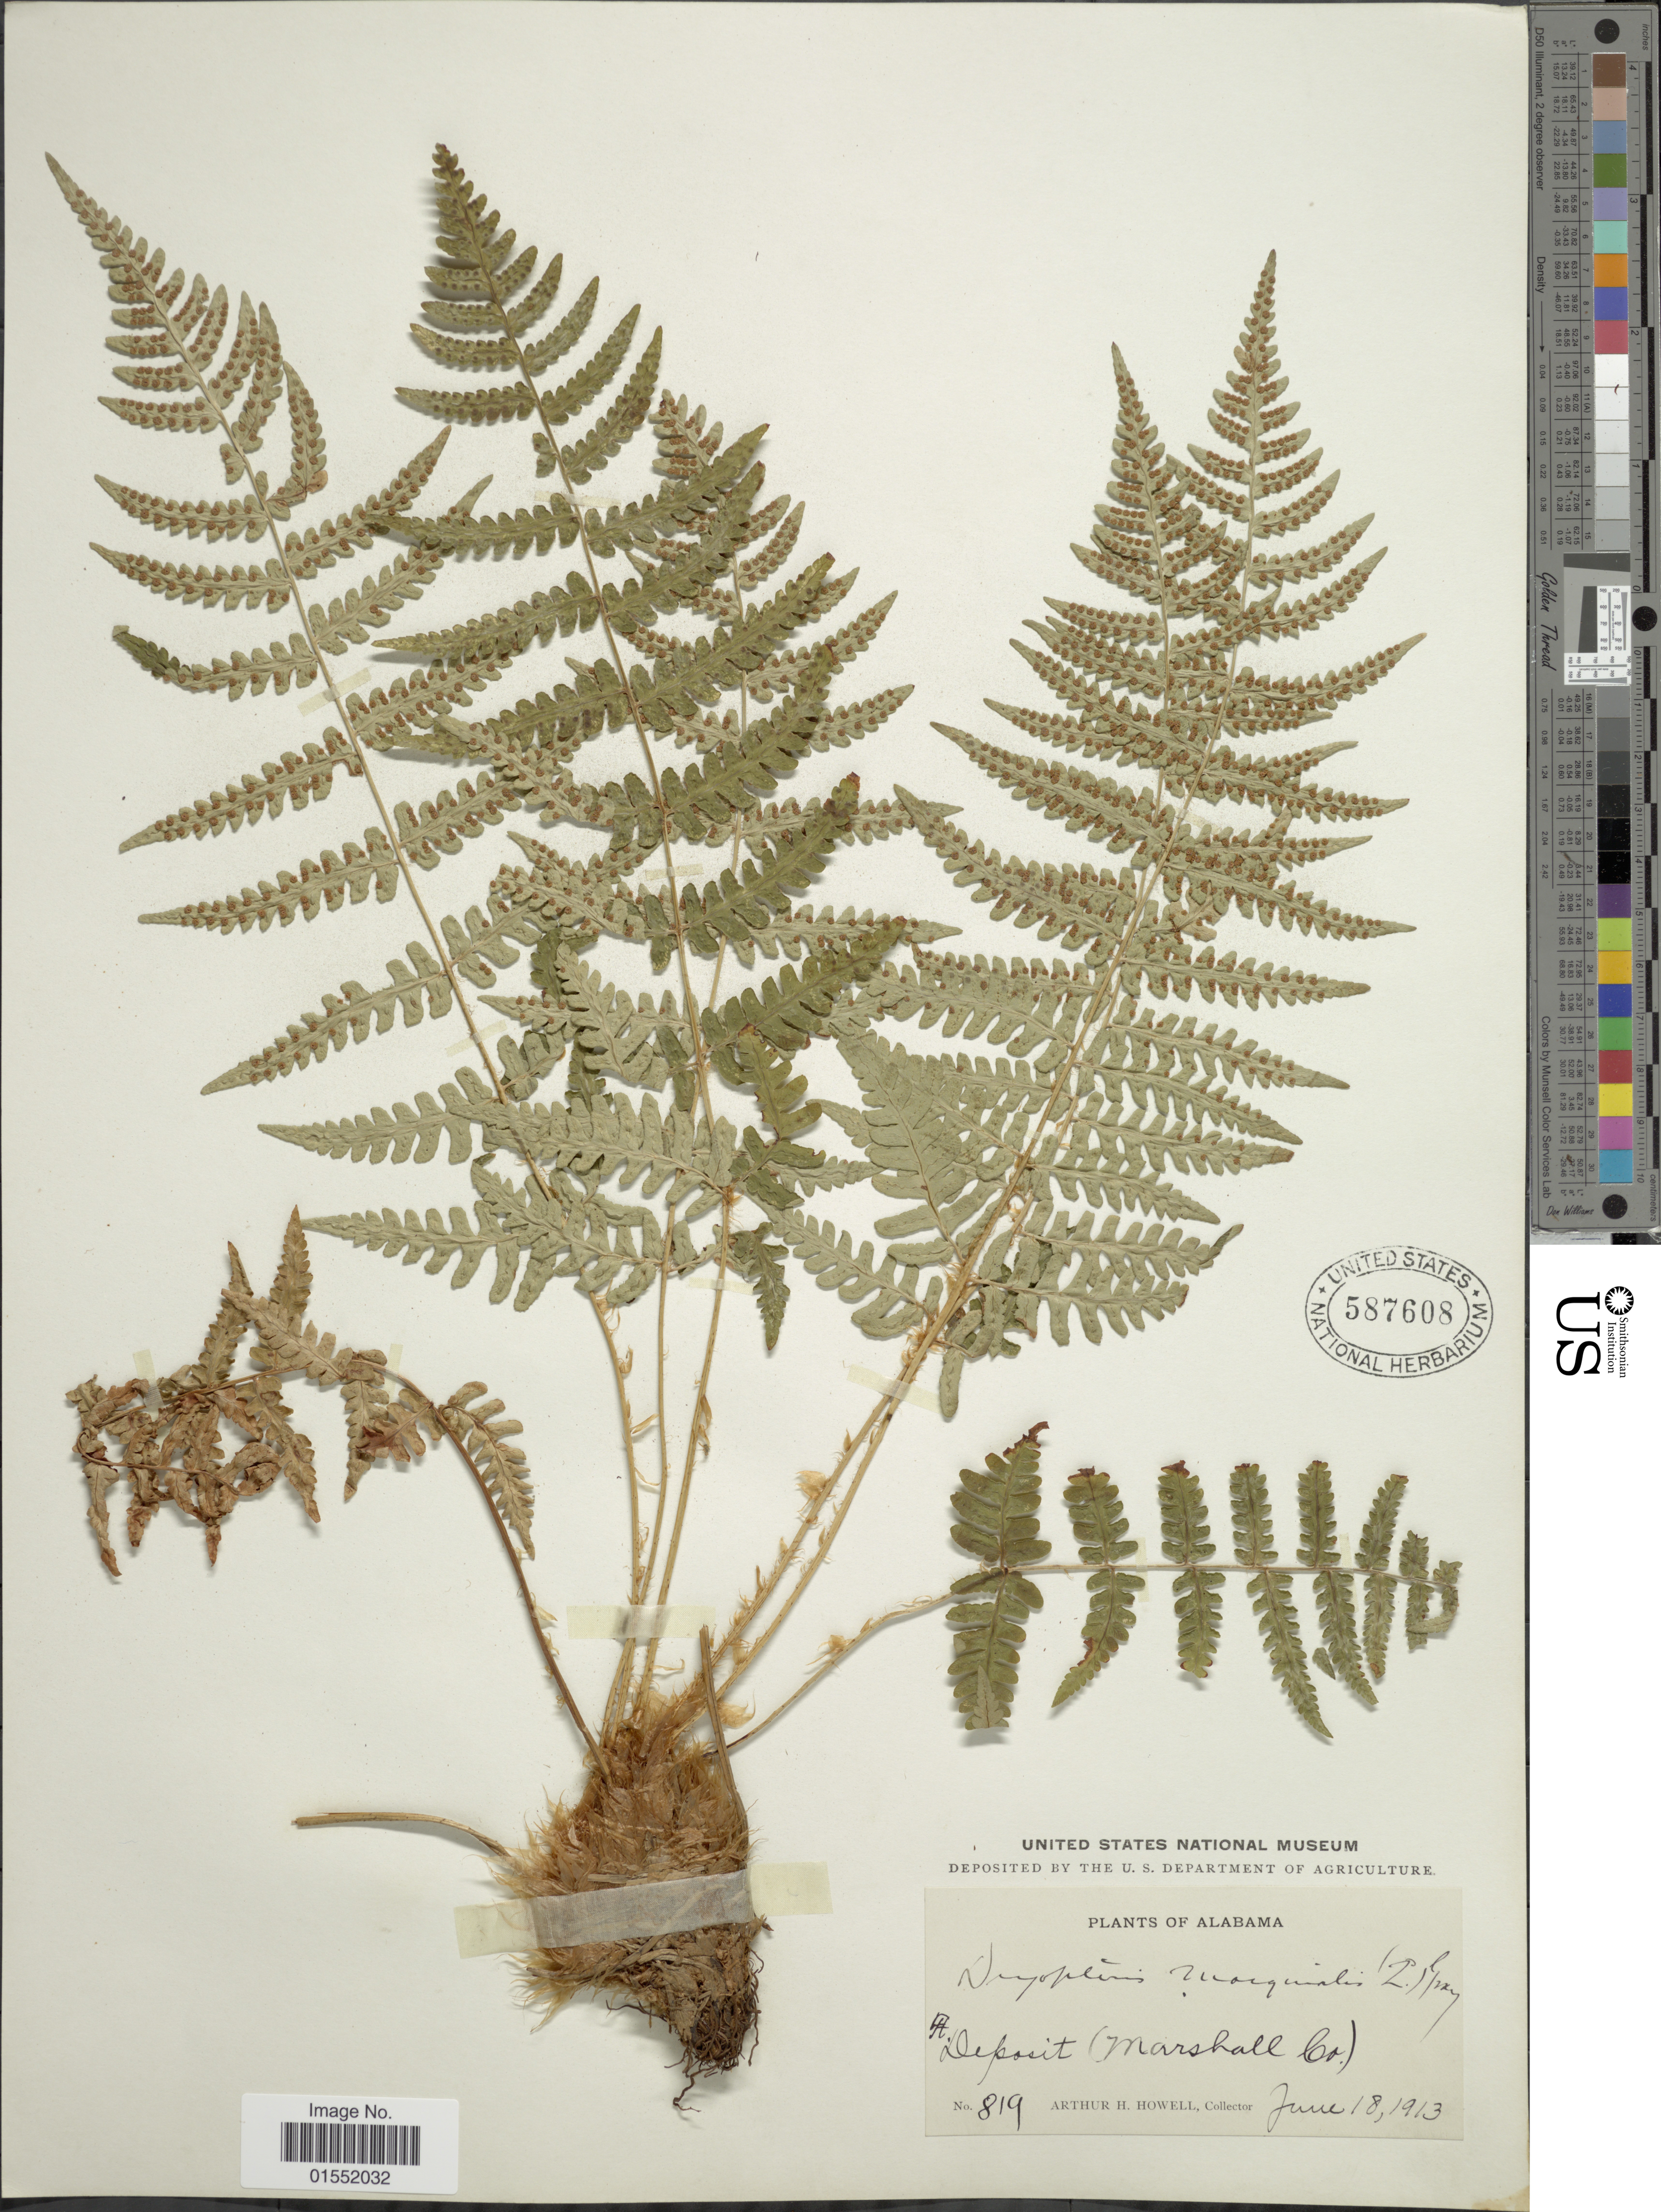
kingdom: Plantae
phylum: Tracheophyta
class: Polypodiopsida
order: Polypodiales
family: Dryopteridaceae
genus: Dryopteris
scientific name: Dryopteris marginalis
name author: (L.) A. Gray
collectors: A. H. Howell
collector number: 819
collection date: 1913-06-18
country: United States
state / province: Alabama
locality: Deposit (Marshall Co)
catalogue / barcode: US 587608